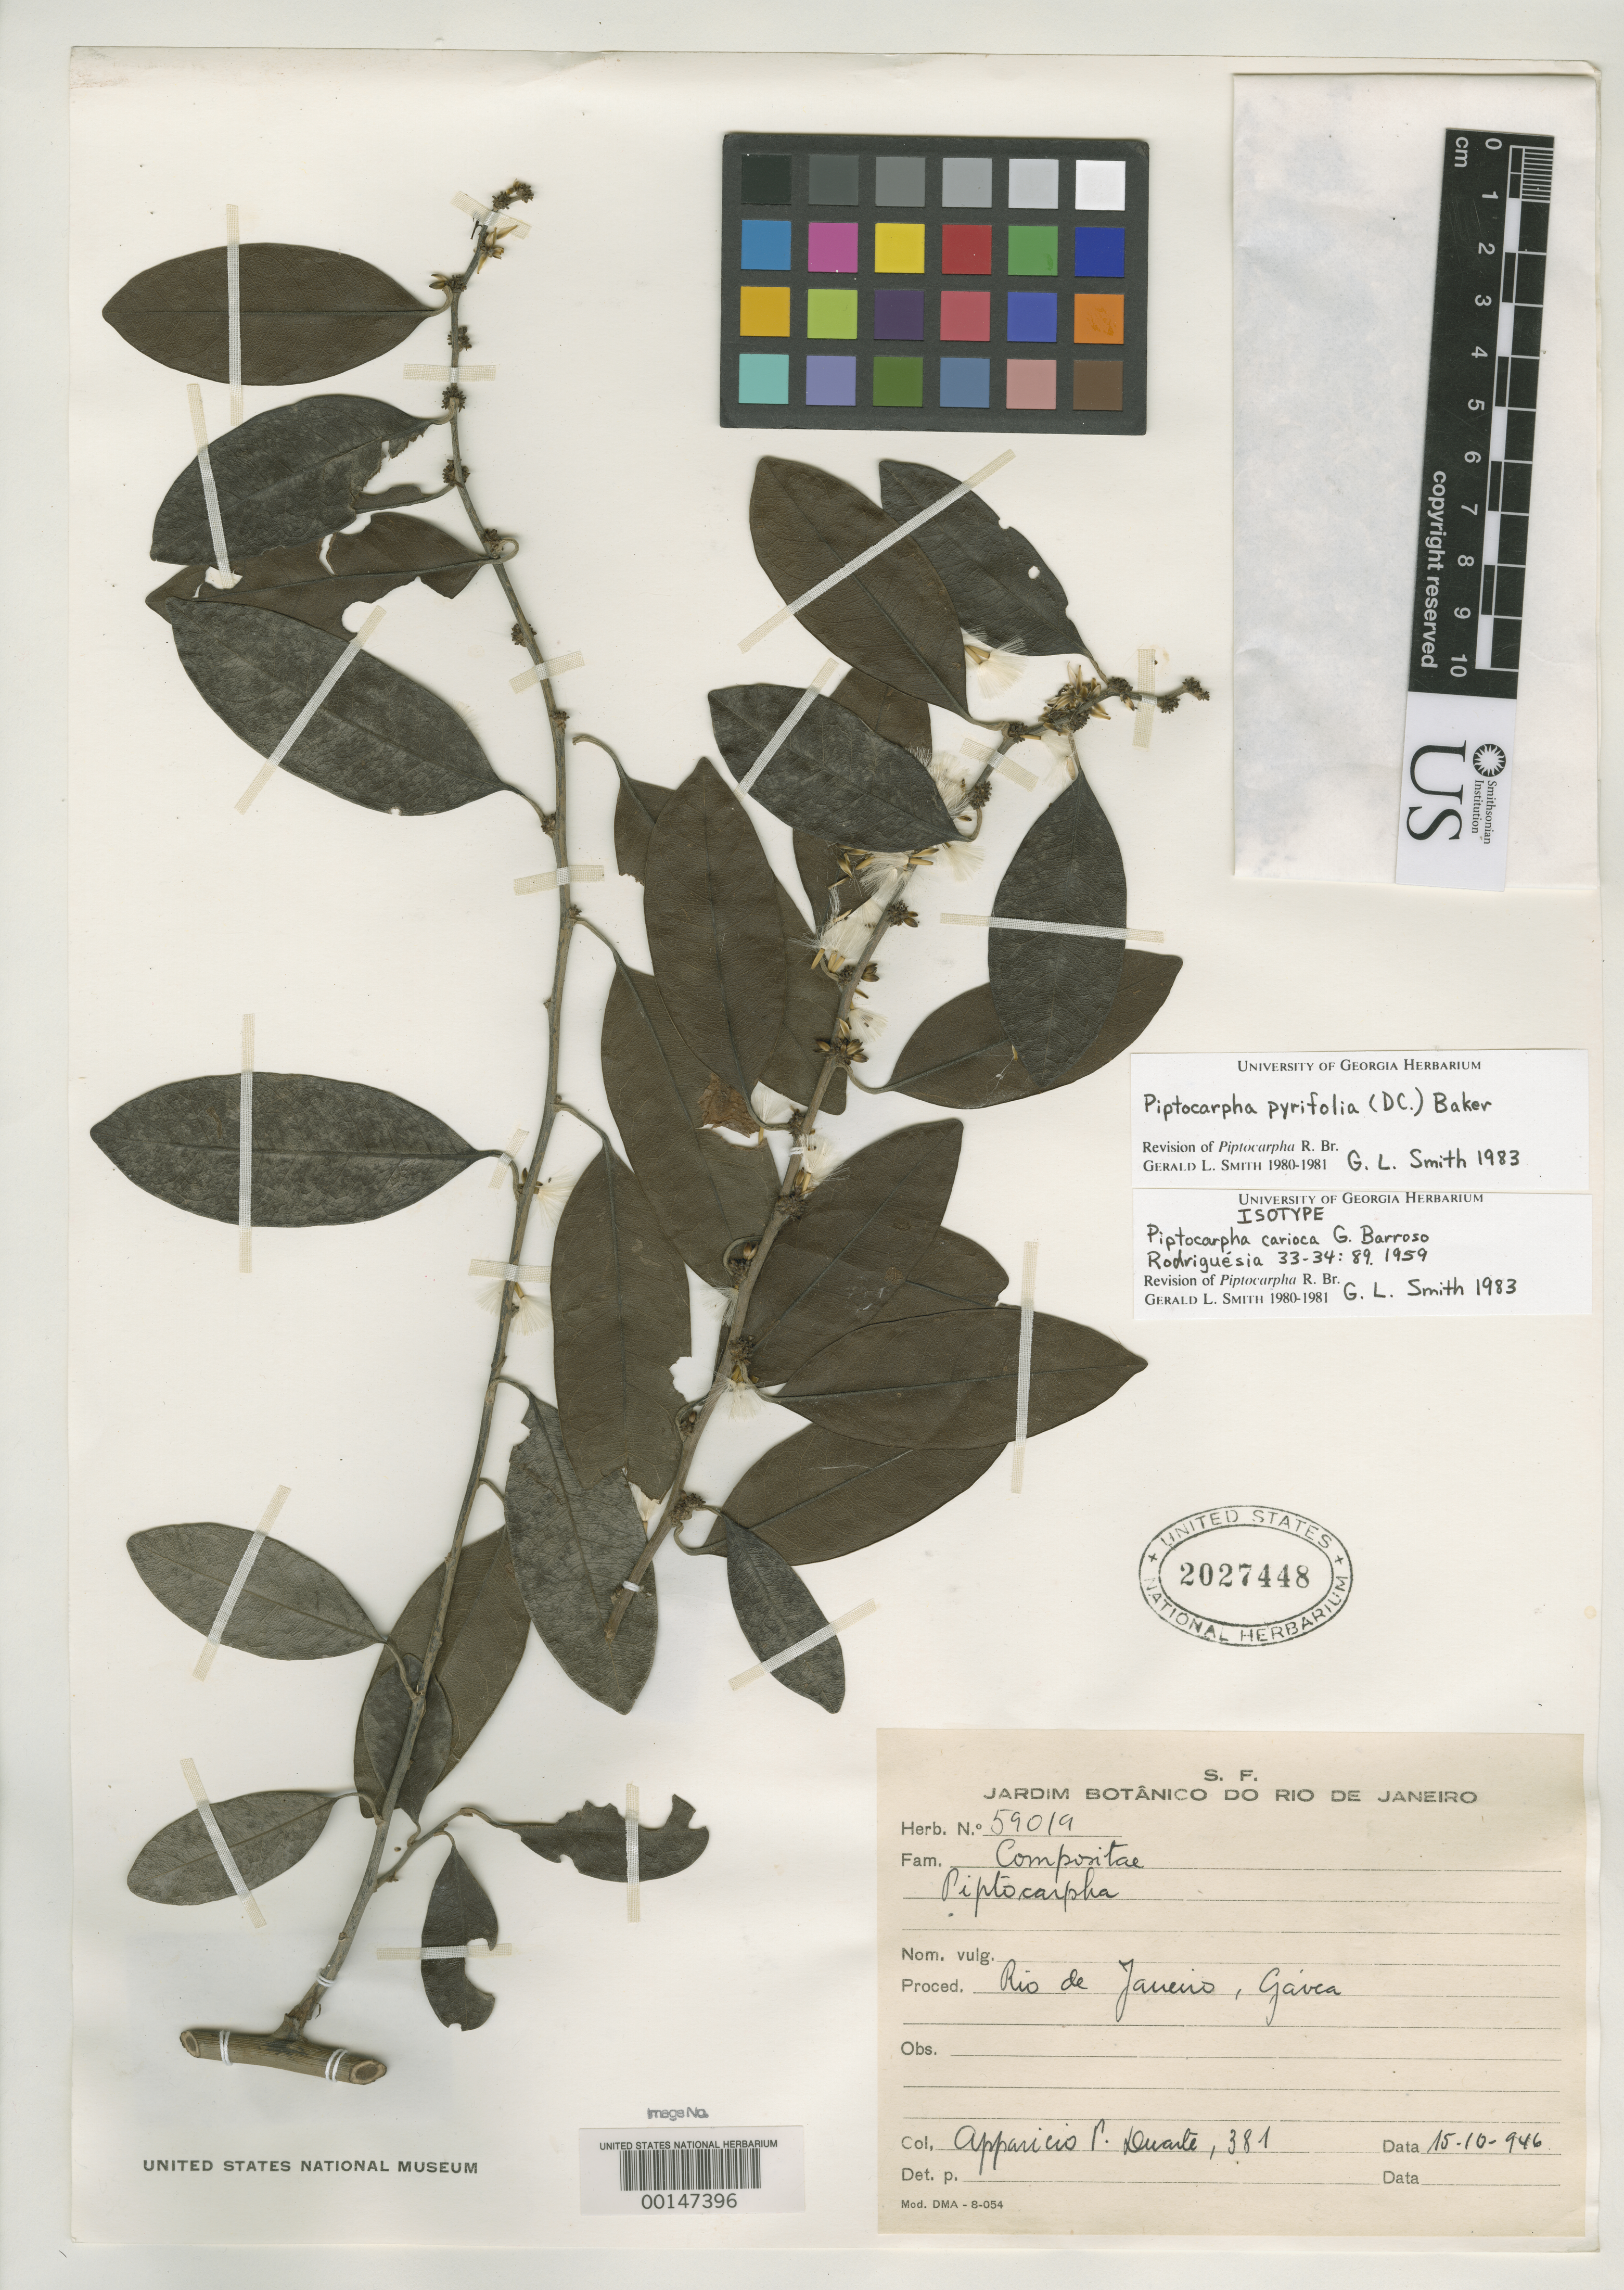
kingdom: Plantae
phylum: Tracheophyta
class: Magnoliopsida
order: Asterales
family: Asteraceae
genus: Piptocarpha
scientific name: Piptocarpha carioca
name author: G.M. Barroso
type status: Isotype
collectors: A. P. Duarte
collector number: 381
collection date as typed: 15 Oct 1946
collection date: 1946-10-15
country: Brazil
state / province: Rio de Janeiro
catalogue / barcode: US 2027448